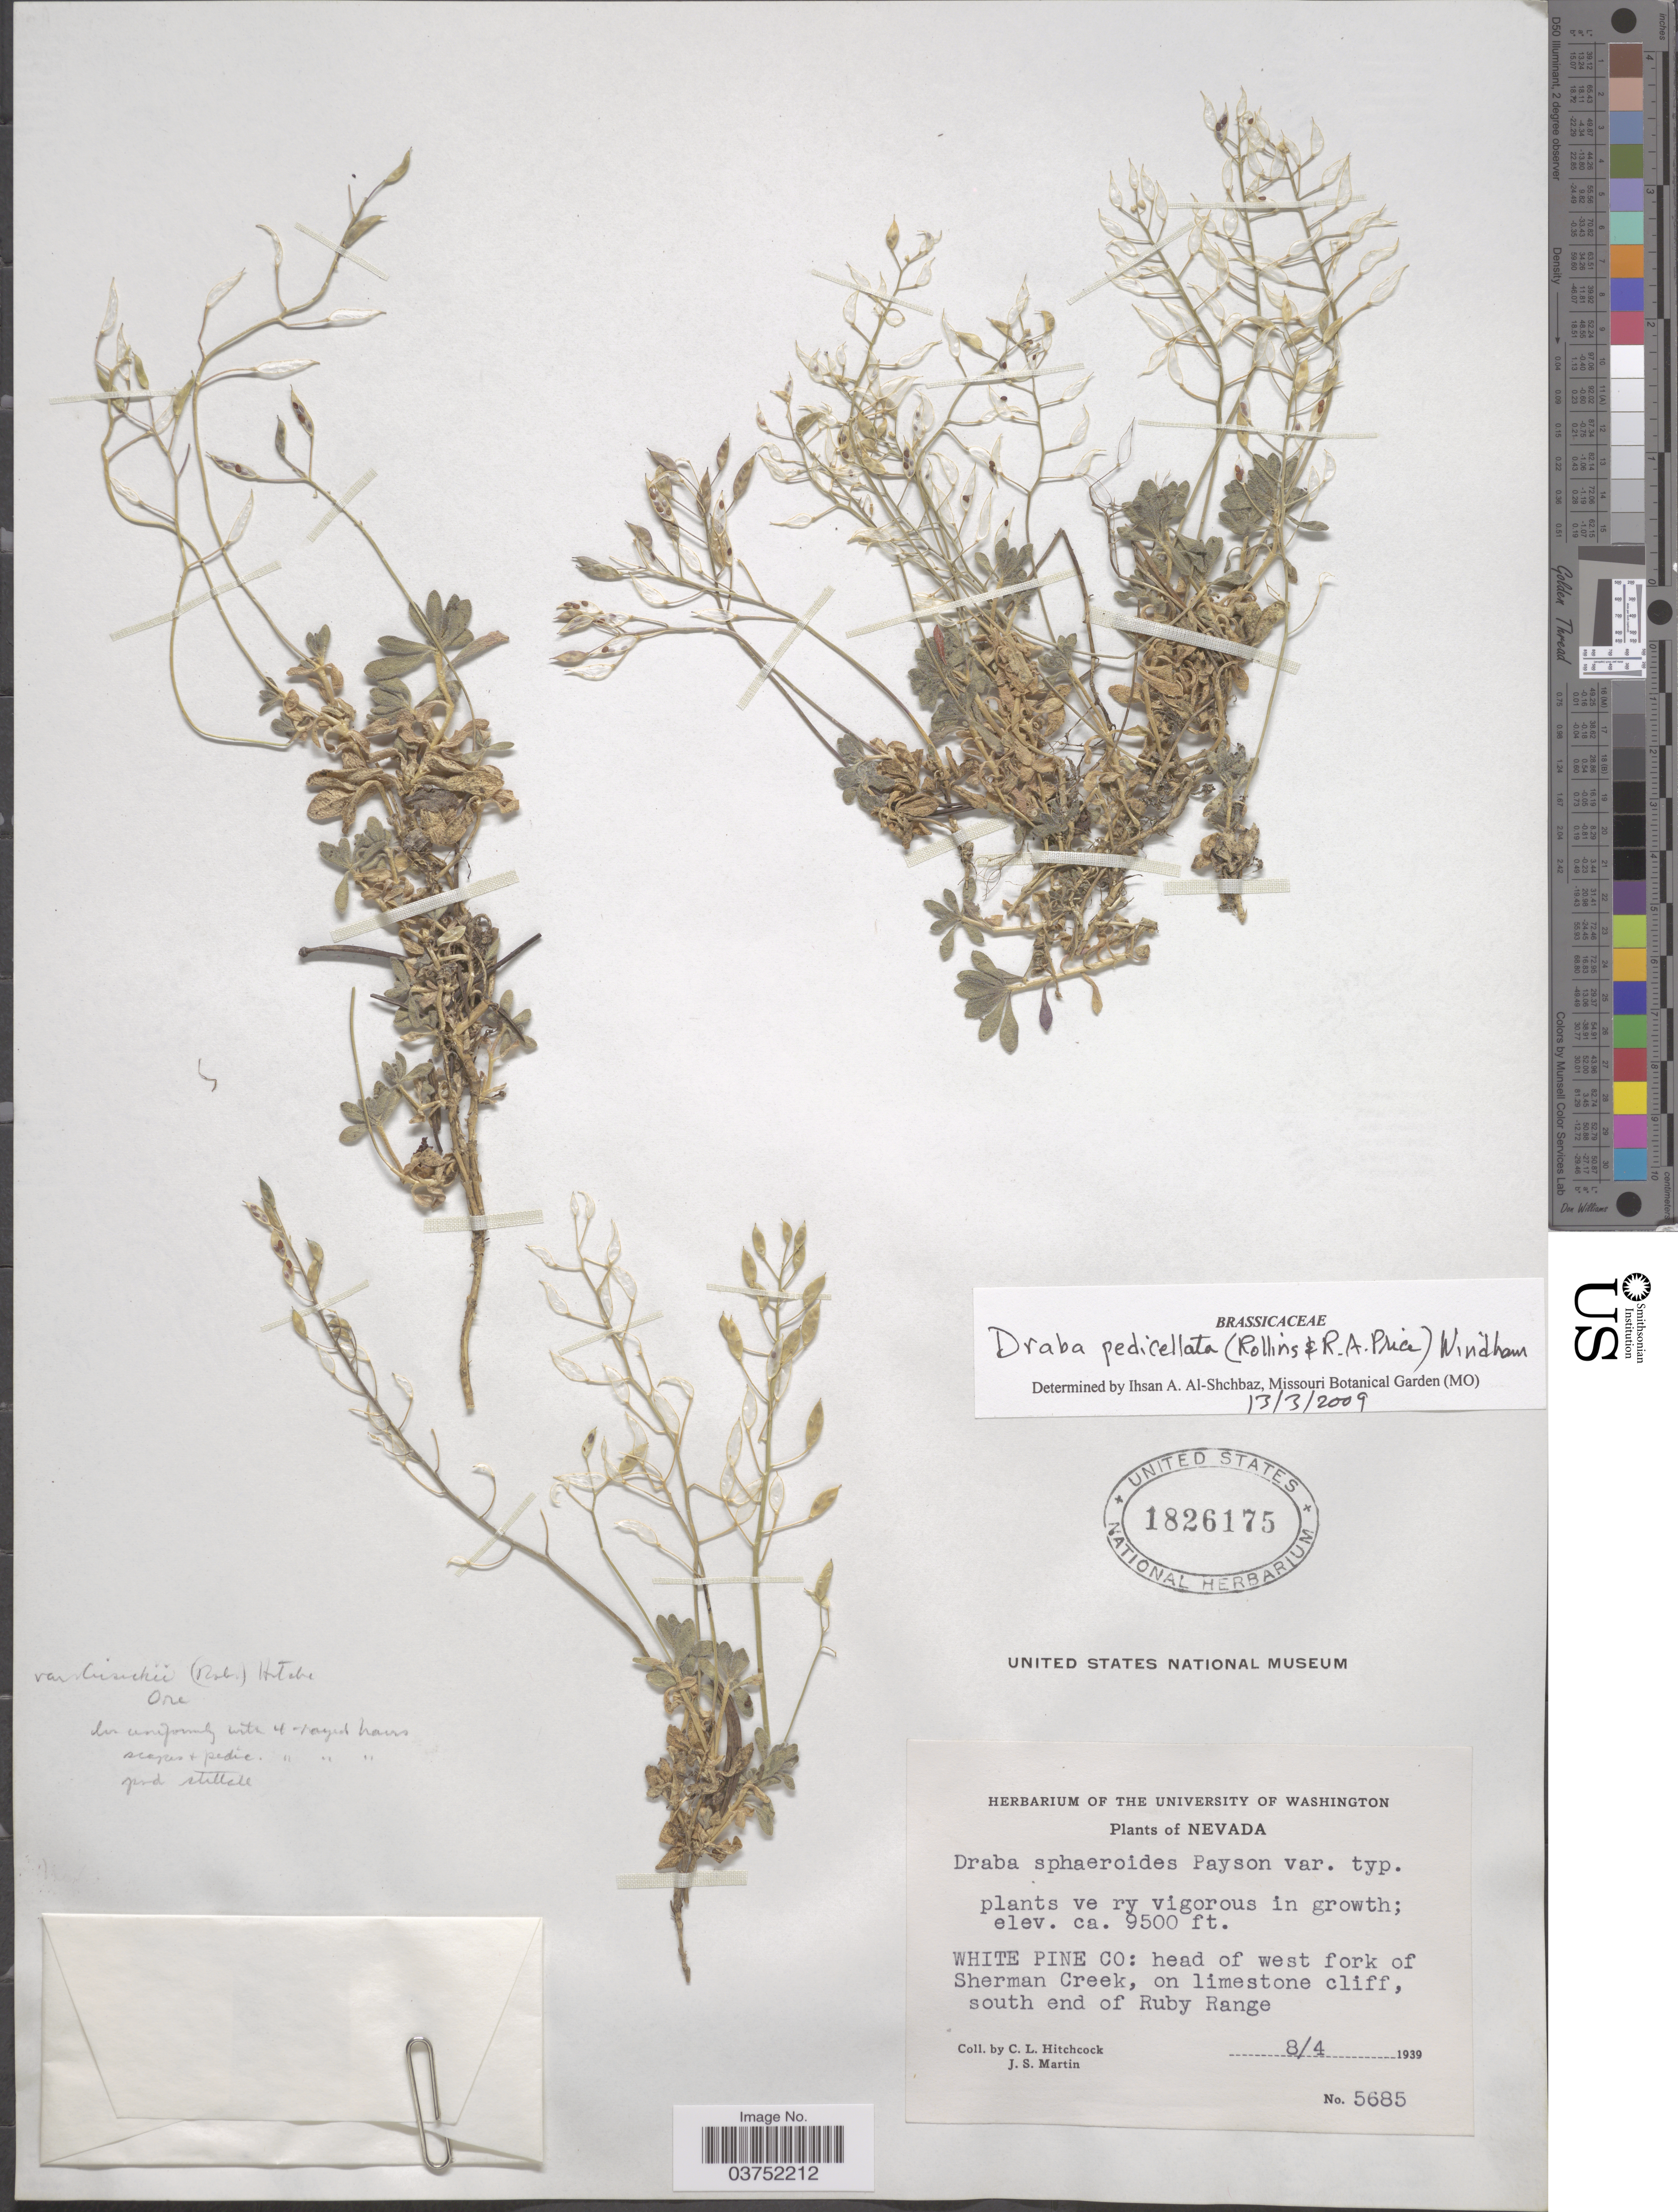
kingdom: Plantae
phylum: Tracheophyta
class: Magnoliopsida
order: Brassicales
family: Brassicaceae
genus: Draba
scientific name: Draba pedicellata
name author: (Rollins & Price) Windham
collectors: C. L. Hitchcock & J. S. Martin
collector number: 5685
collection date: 1939-08-04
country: United States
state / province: Nevada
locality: White Pine Co: head of west fork of Sherman Creek, on limestone cliff, south end of Ruby Range.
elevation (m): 2896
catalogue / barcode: US 1826175